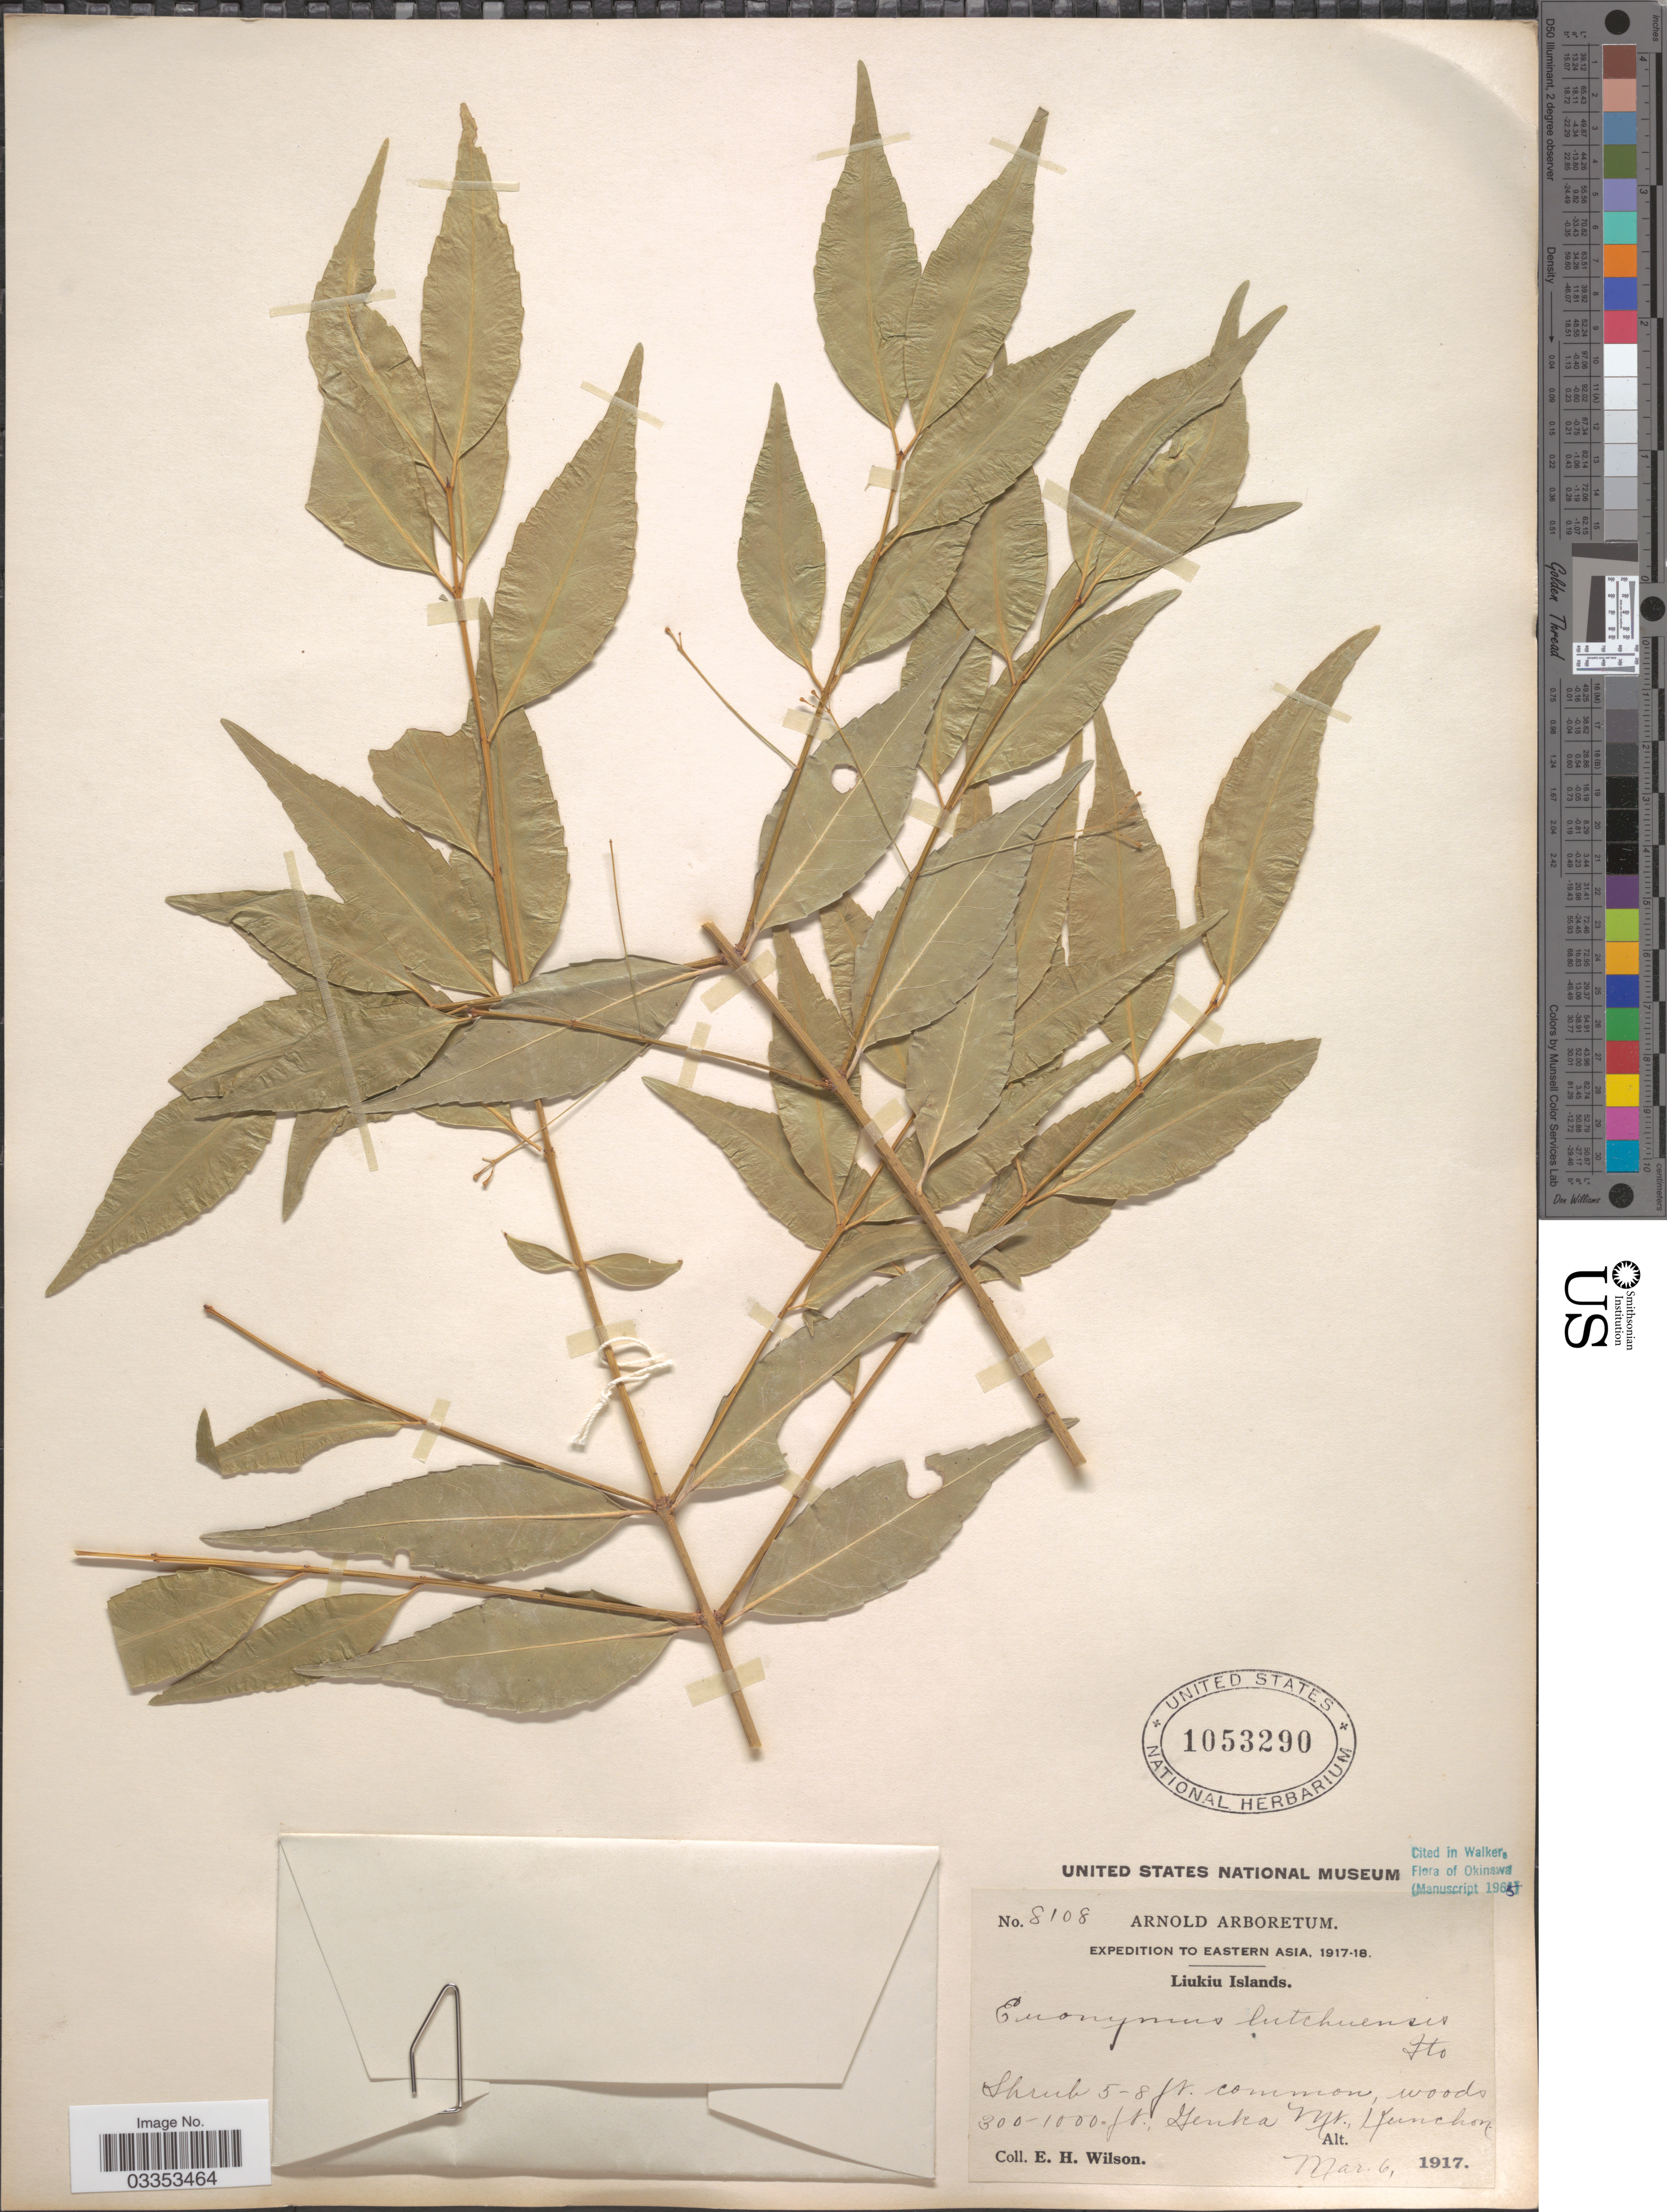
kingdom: Plantae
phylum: Tracheophyta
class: Magnoliopsida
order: Celastrales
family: Celastraceae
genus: Euonymus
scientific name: Euonymus lutchuensis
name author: T. Itô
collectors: E. Wilson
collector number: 8108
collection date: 1917-03-06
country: Japan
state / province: Okinawa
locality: Eastern Asia. Liukiu Islands. Genku Mt., Kunchon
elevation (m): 91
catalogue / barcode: US 1053290